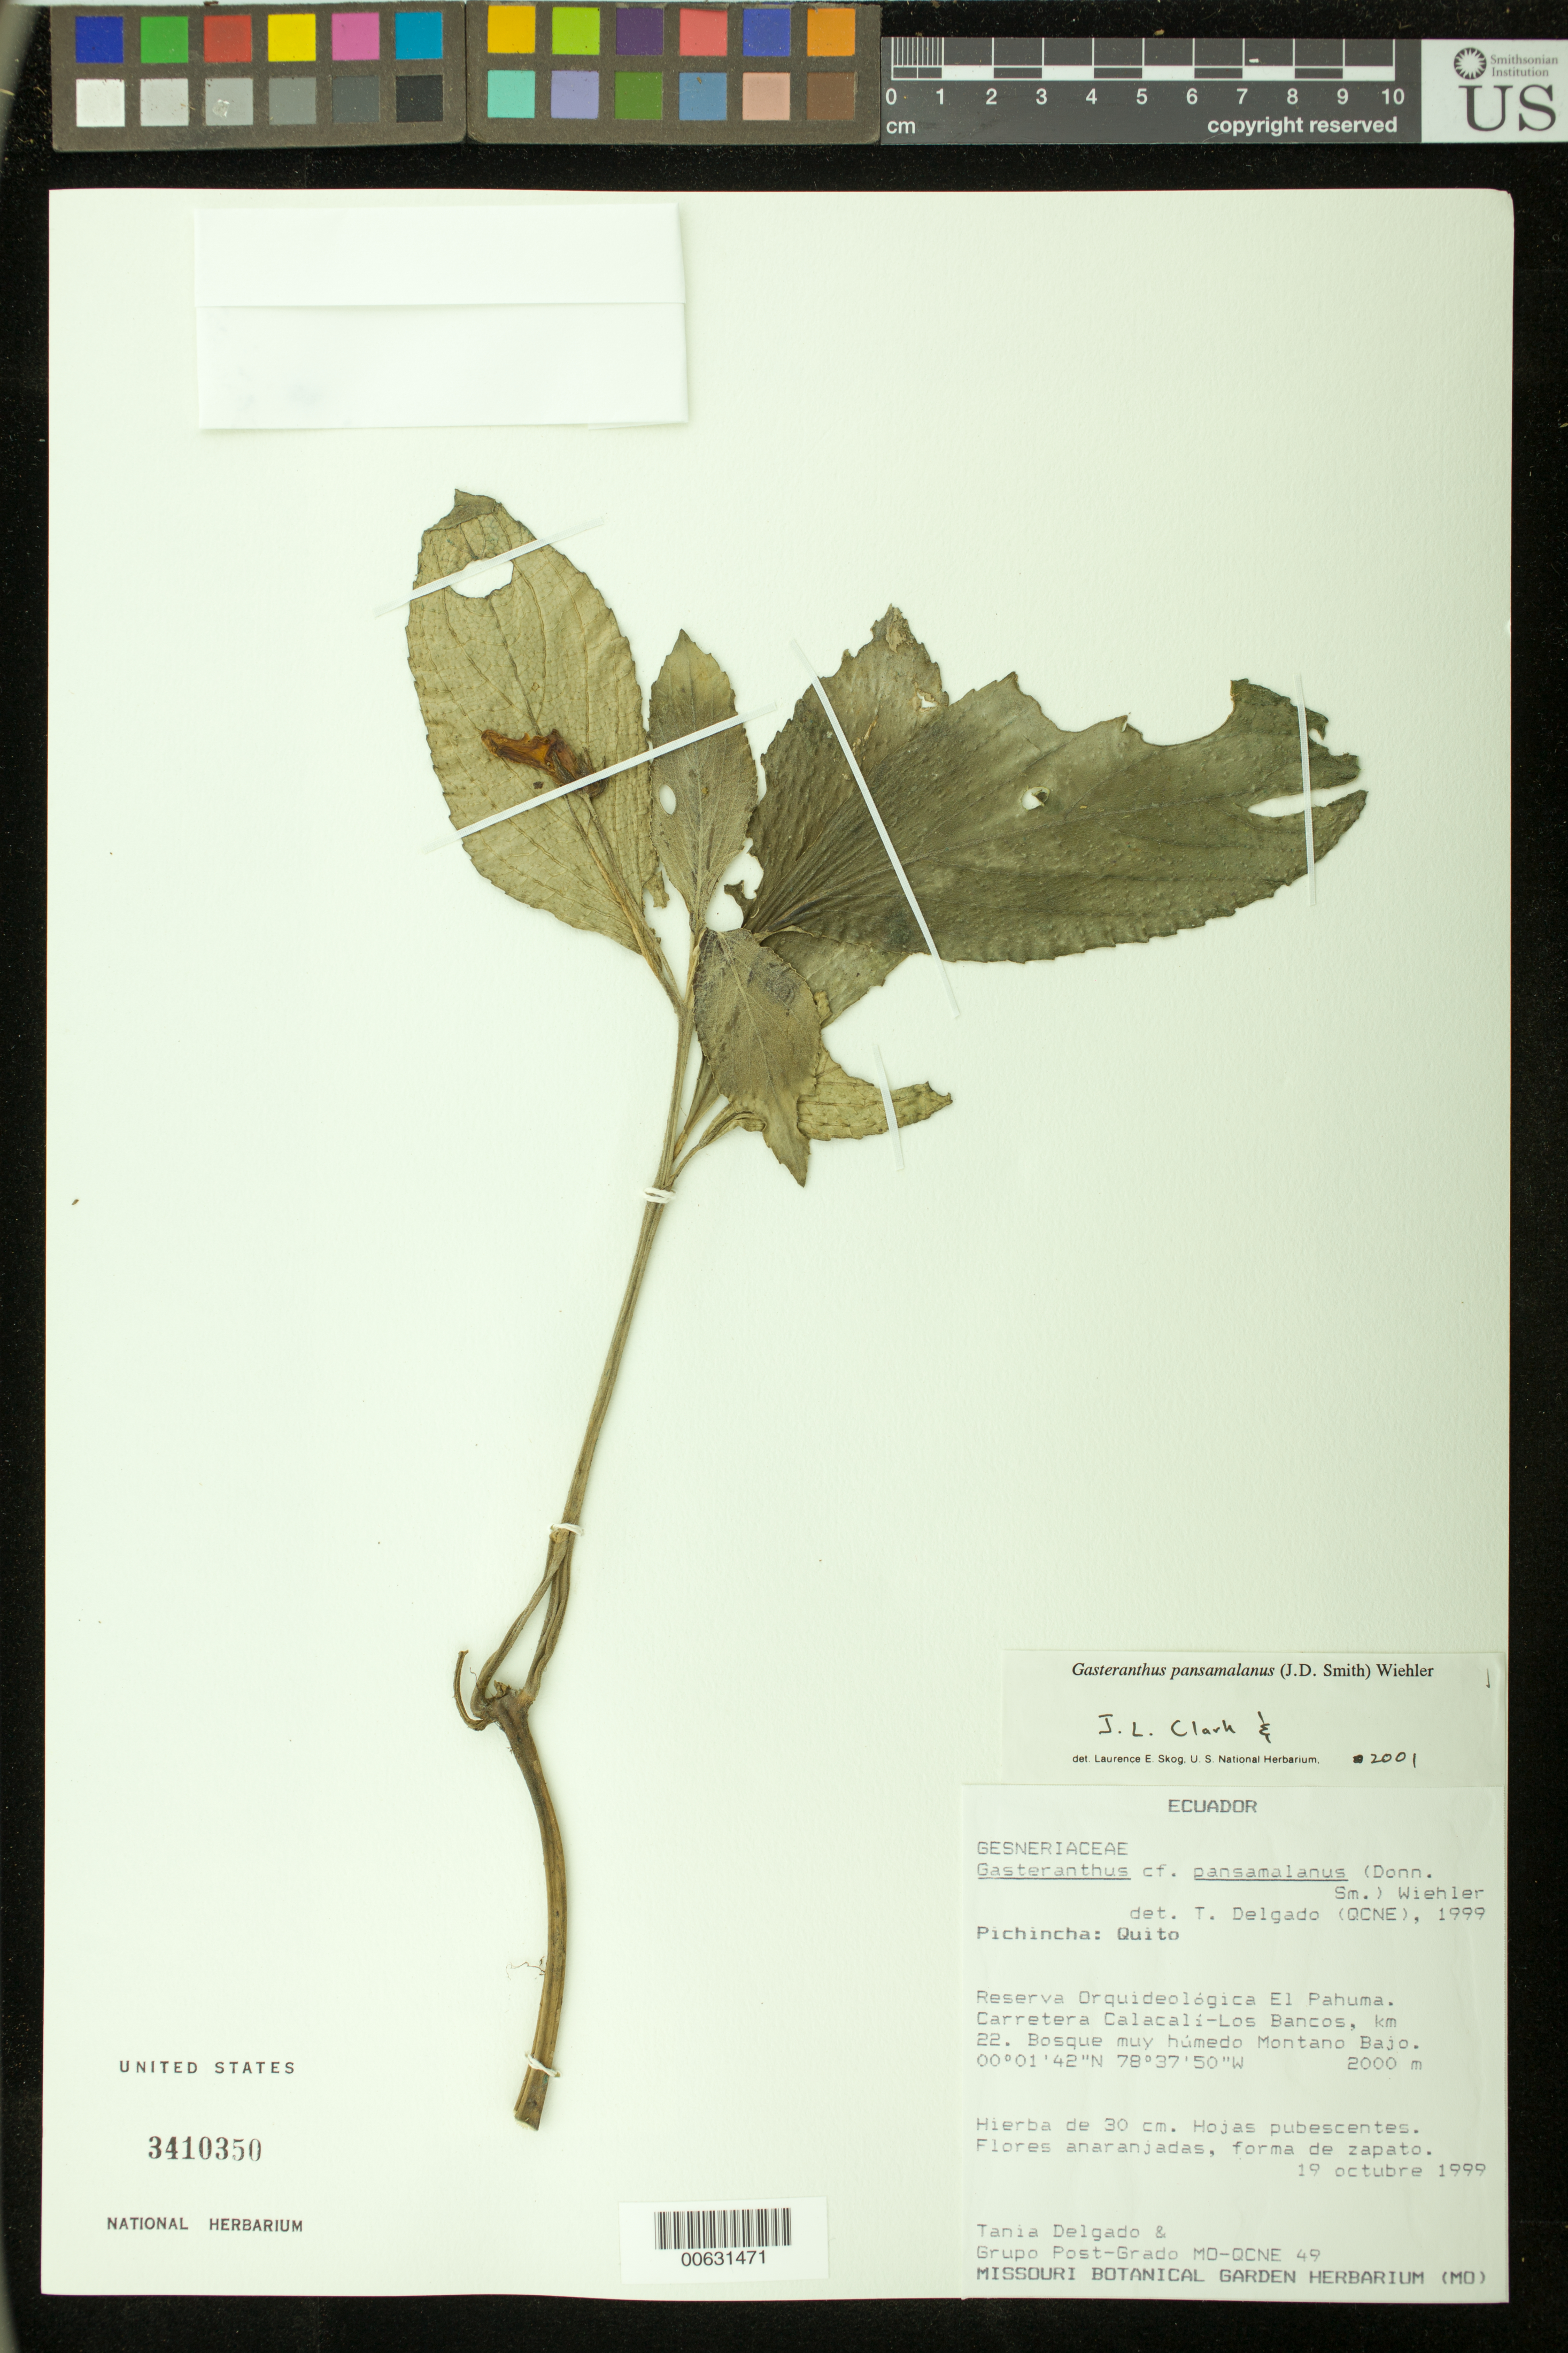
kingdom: Plantae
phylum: Tracheophyta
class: Magnoliopsida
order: Lamiales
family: Gesneriaceae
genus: Gasteranthus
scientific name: Gasteranthus pansamalanus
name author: (Donn. Sm.) Wiehler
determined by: Clark, J. L.; Skog, Laurence E.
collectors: T. Delgado & Grupo Post-Grado MO-QCNE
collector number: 49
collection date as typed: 19 Oct 1999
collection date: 1999-10-19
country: Ecuador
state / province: Pichincha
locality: Quito, Reserva Orquideológica El Pahuma, Carretera Calacalí-Los Bancos, km 22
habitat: Bosque muy húmedo, montano bajo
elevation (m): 2000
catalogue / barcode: US 3410350